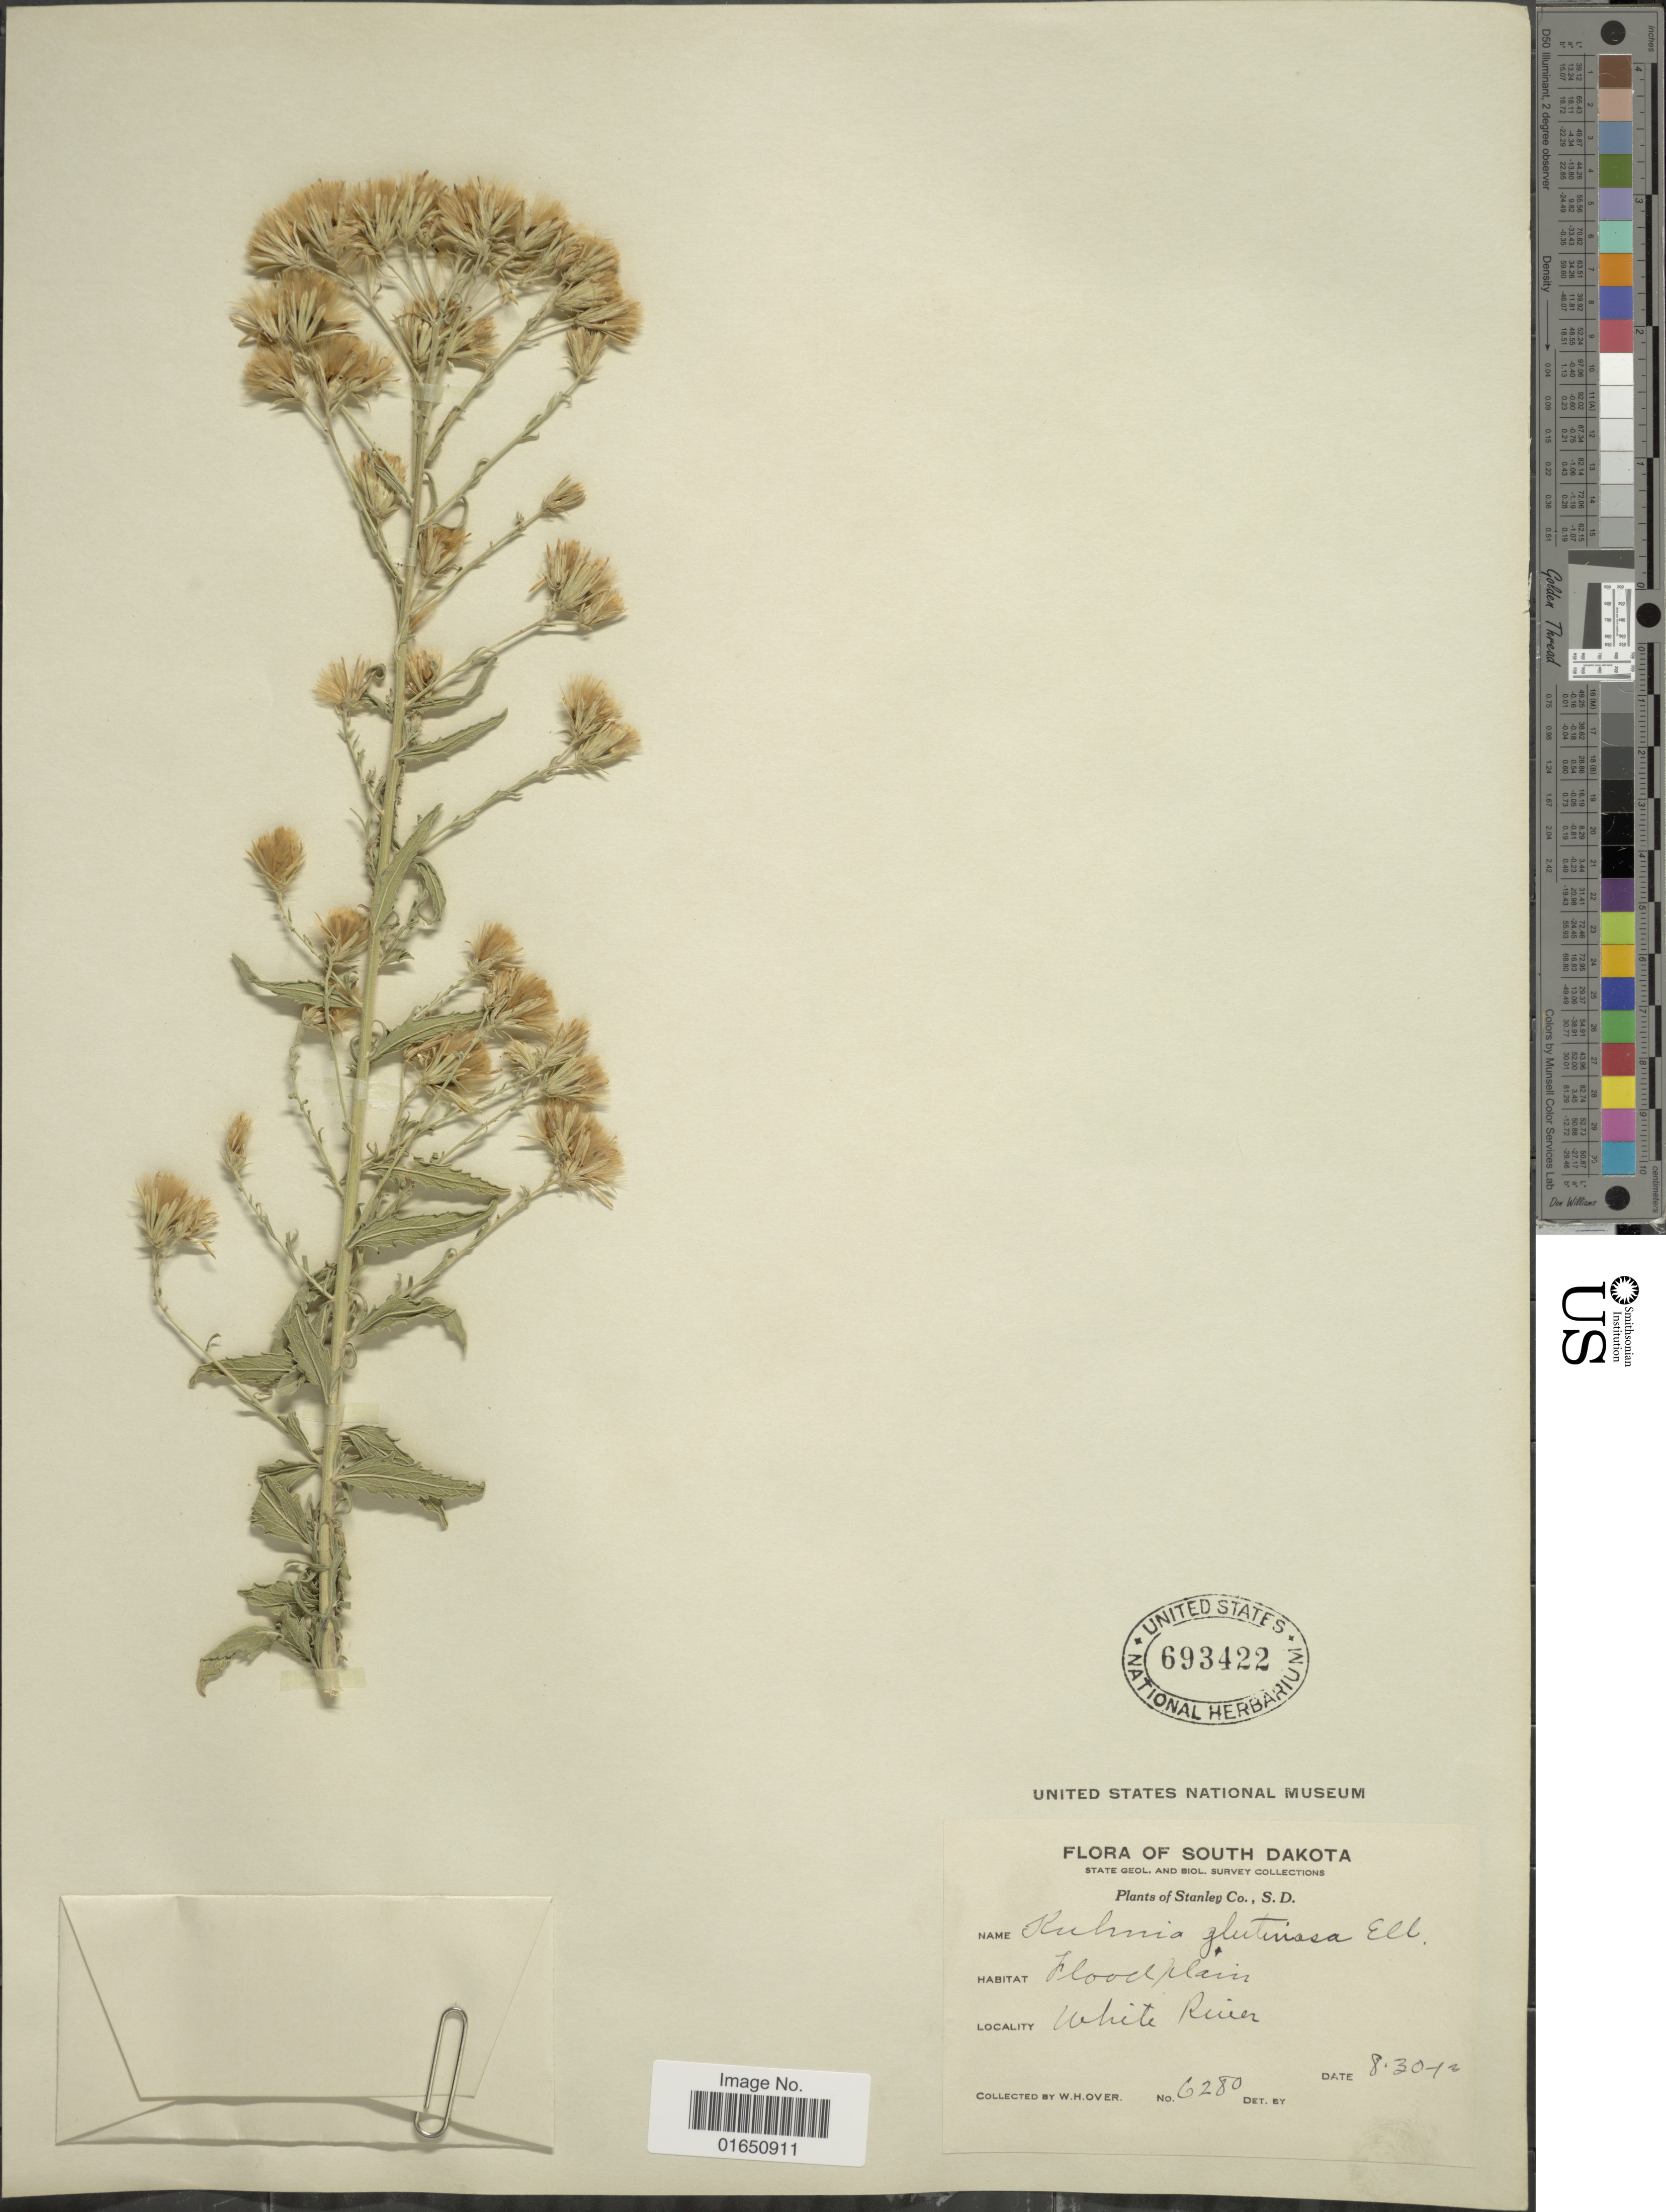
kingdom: Plantae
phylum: Tracheophyta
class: Magnoliopsida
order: Asterales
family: Asteraceae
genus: Brickellia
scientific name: Brickellia eupatorioides var. corymbulosa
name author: (Torr. & A. Gray) Shinners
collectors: W. Over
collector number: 6280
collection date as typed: Transcribed d/m/y: 30/8/12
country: United States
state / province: South Dakota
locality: Stanley Co., S. D. White River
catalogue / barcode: US 693422